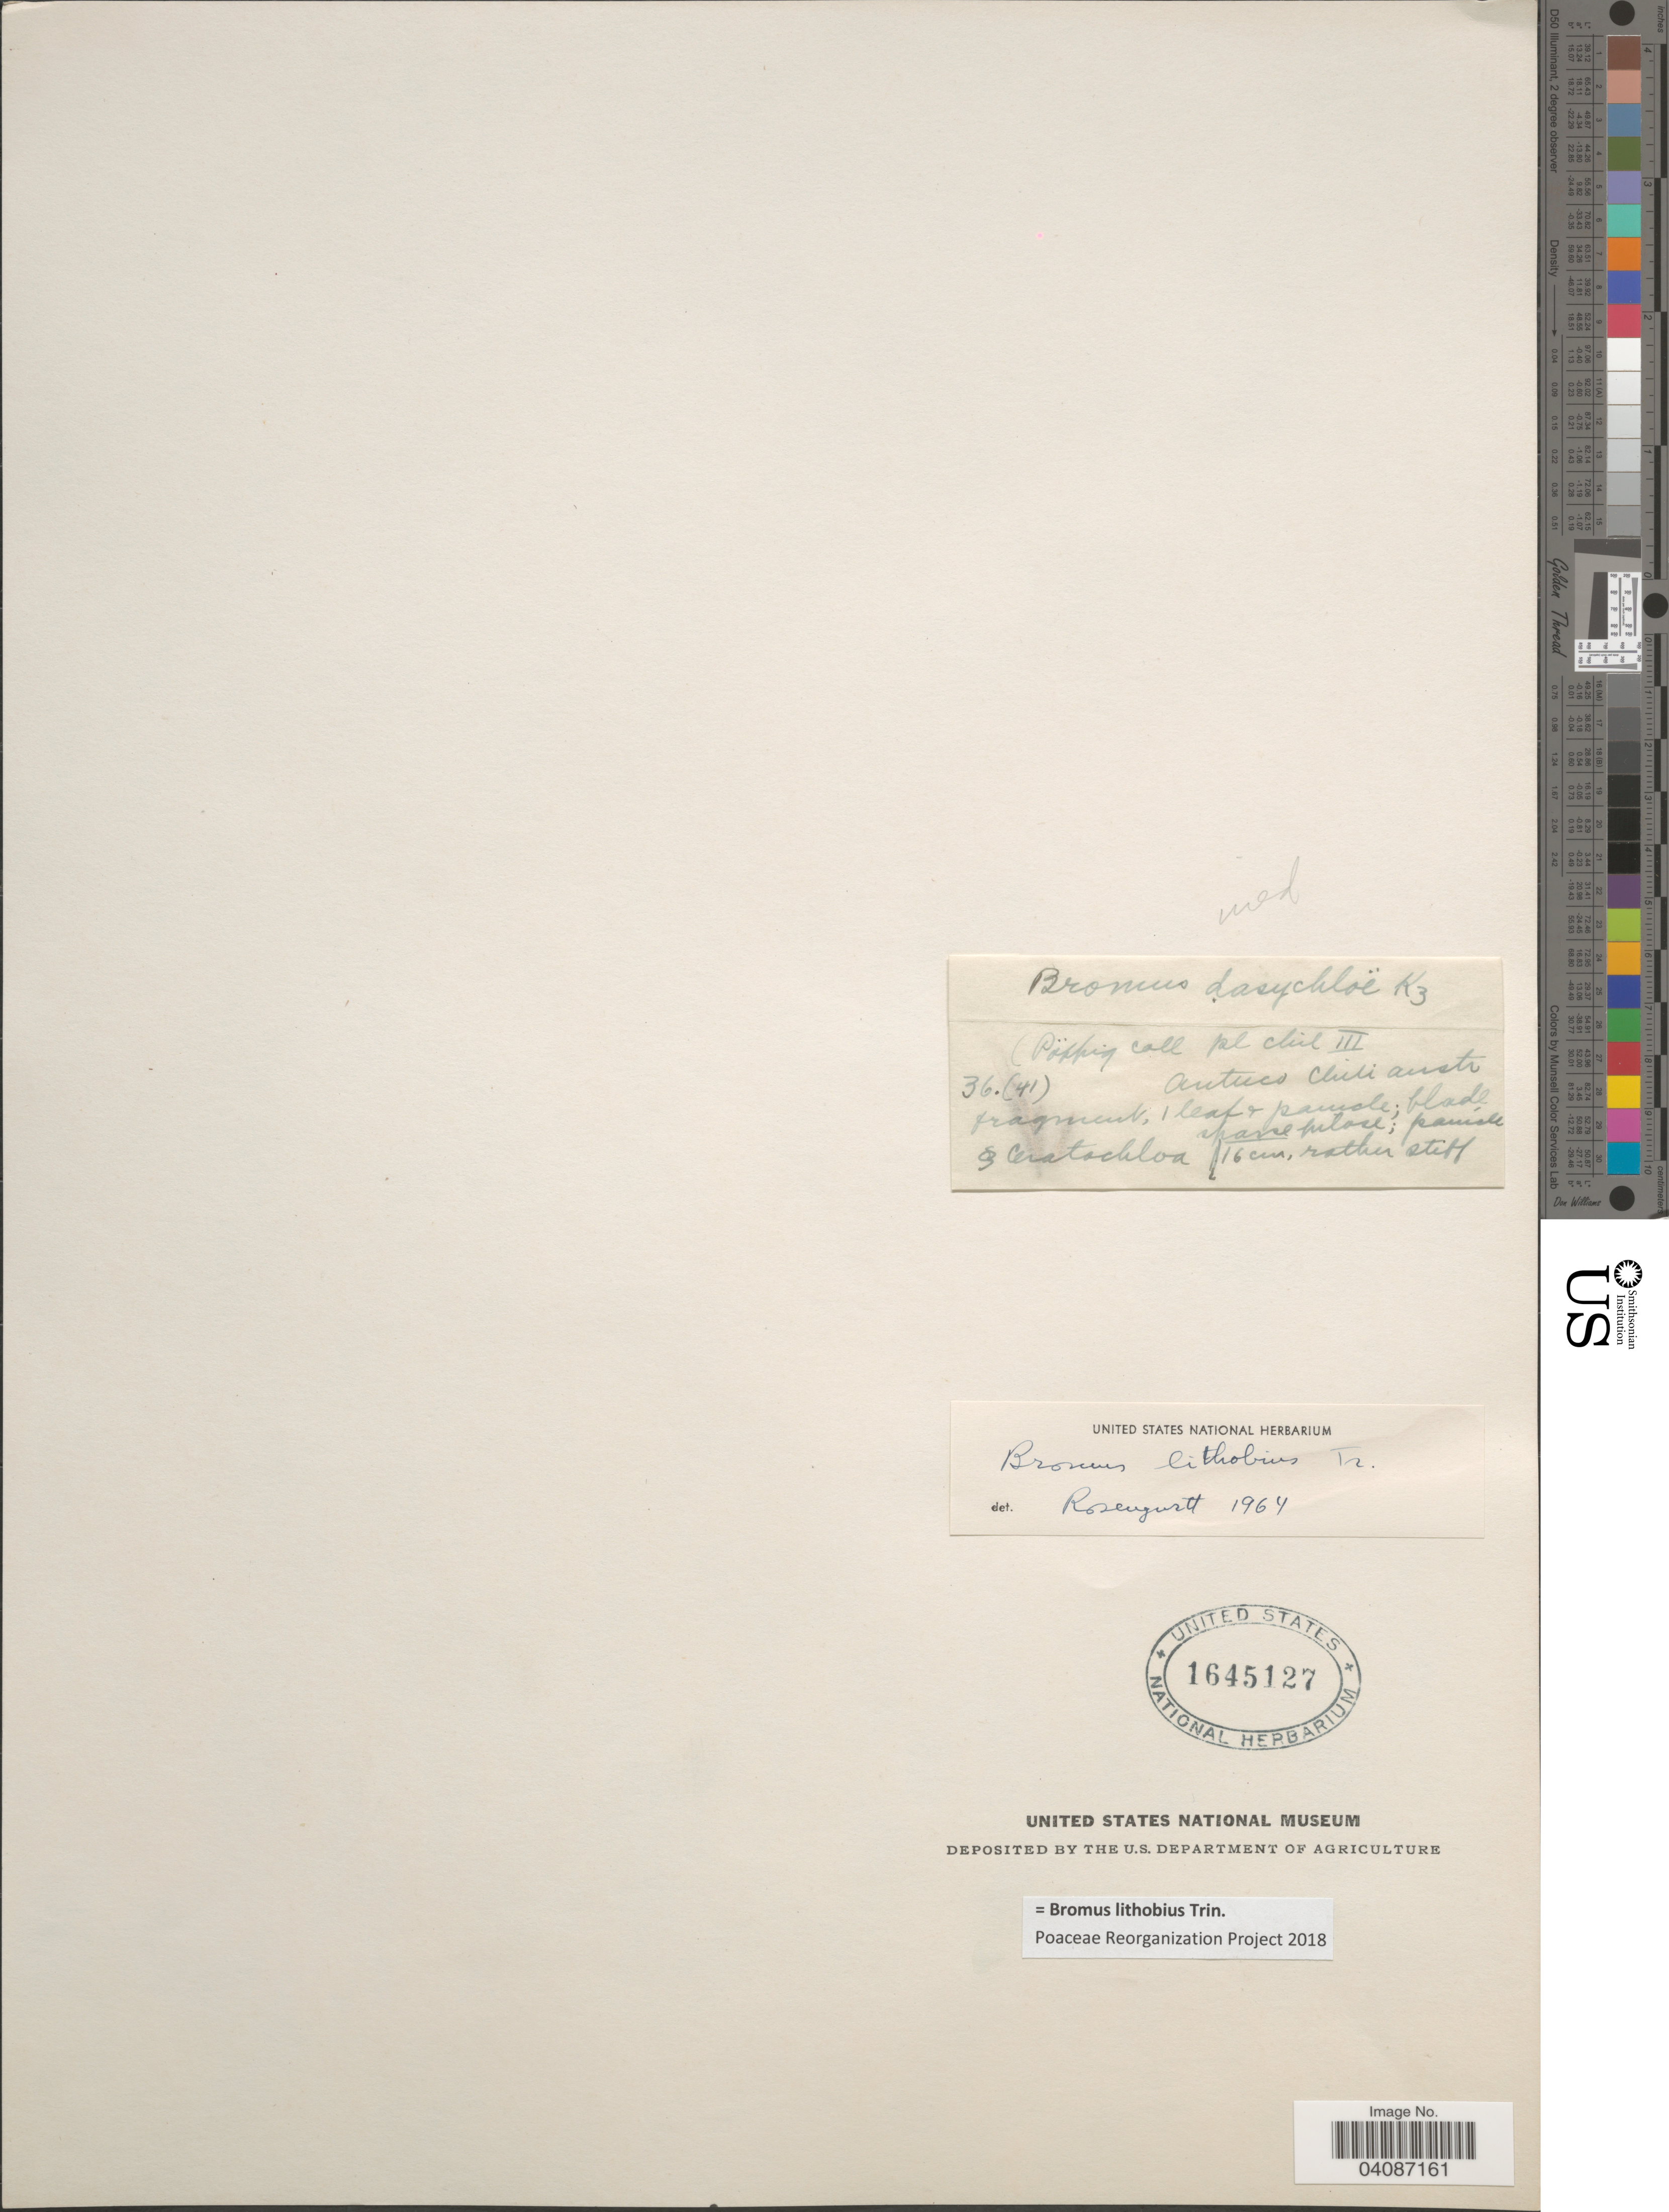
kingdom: Plantae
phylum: Tracheophyta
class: Liliopsida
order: Poales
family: Poaceae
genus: Bromus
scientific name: Bromus lithobius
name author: Trin.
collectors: -. Poppig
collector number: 36(41)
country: Chile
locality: Antuco Chili austr.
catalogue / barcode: US 1645127